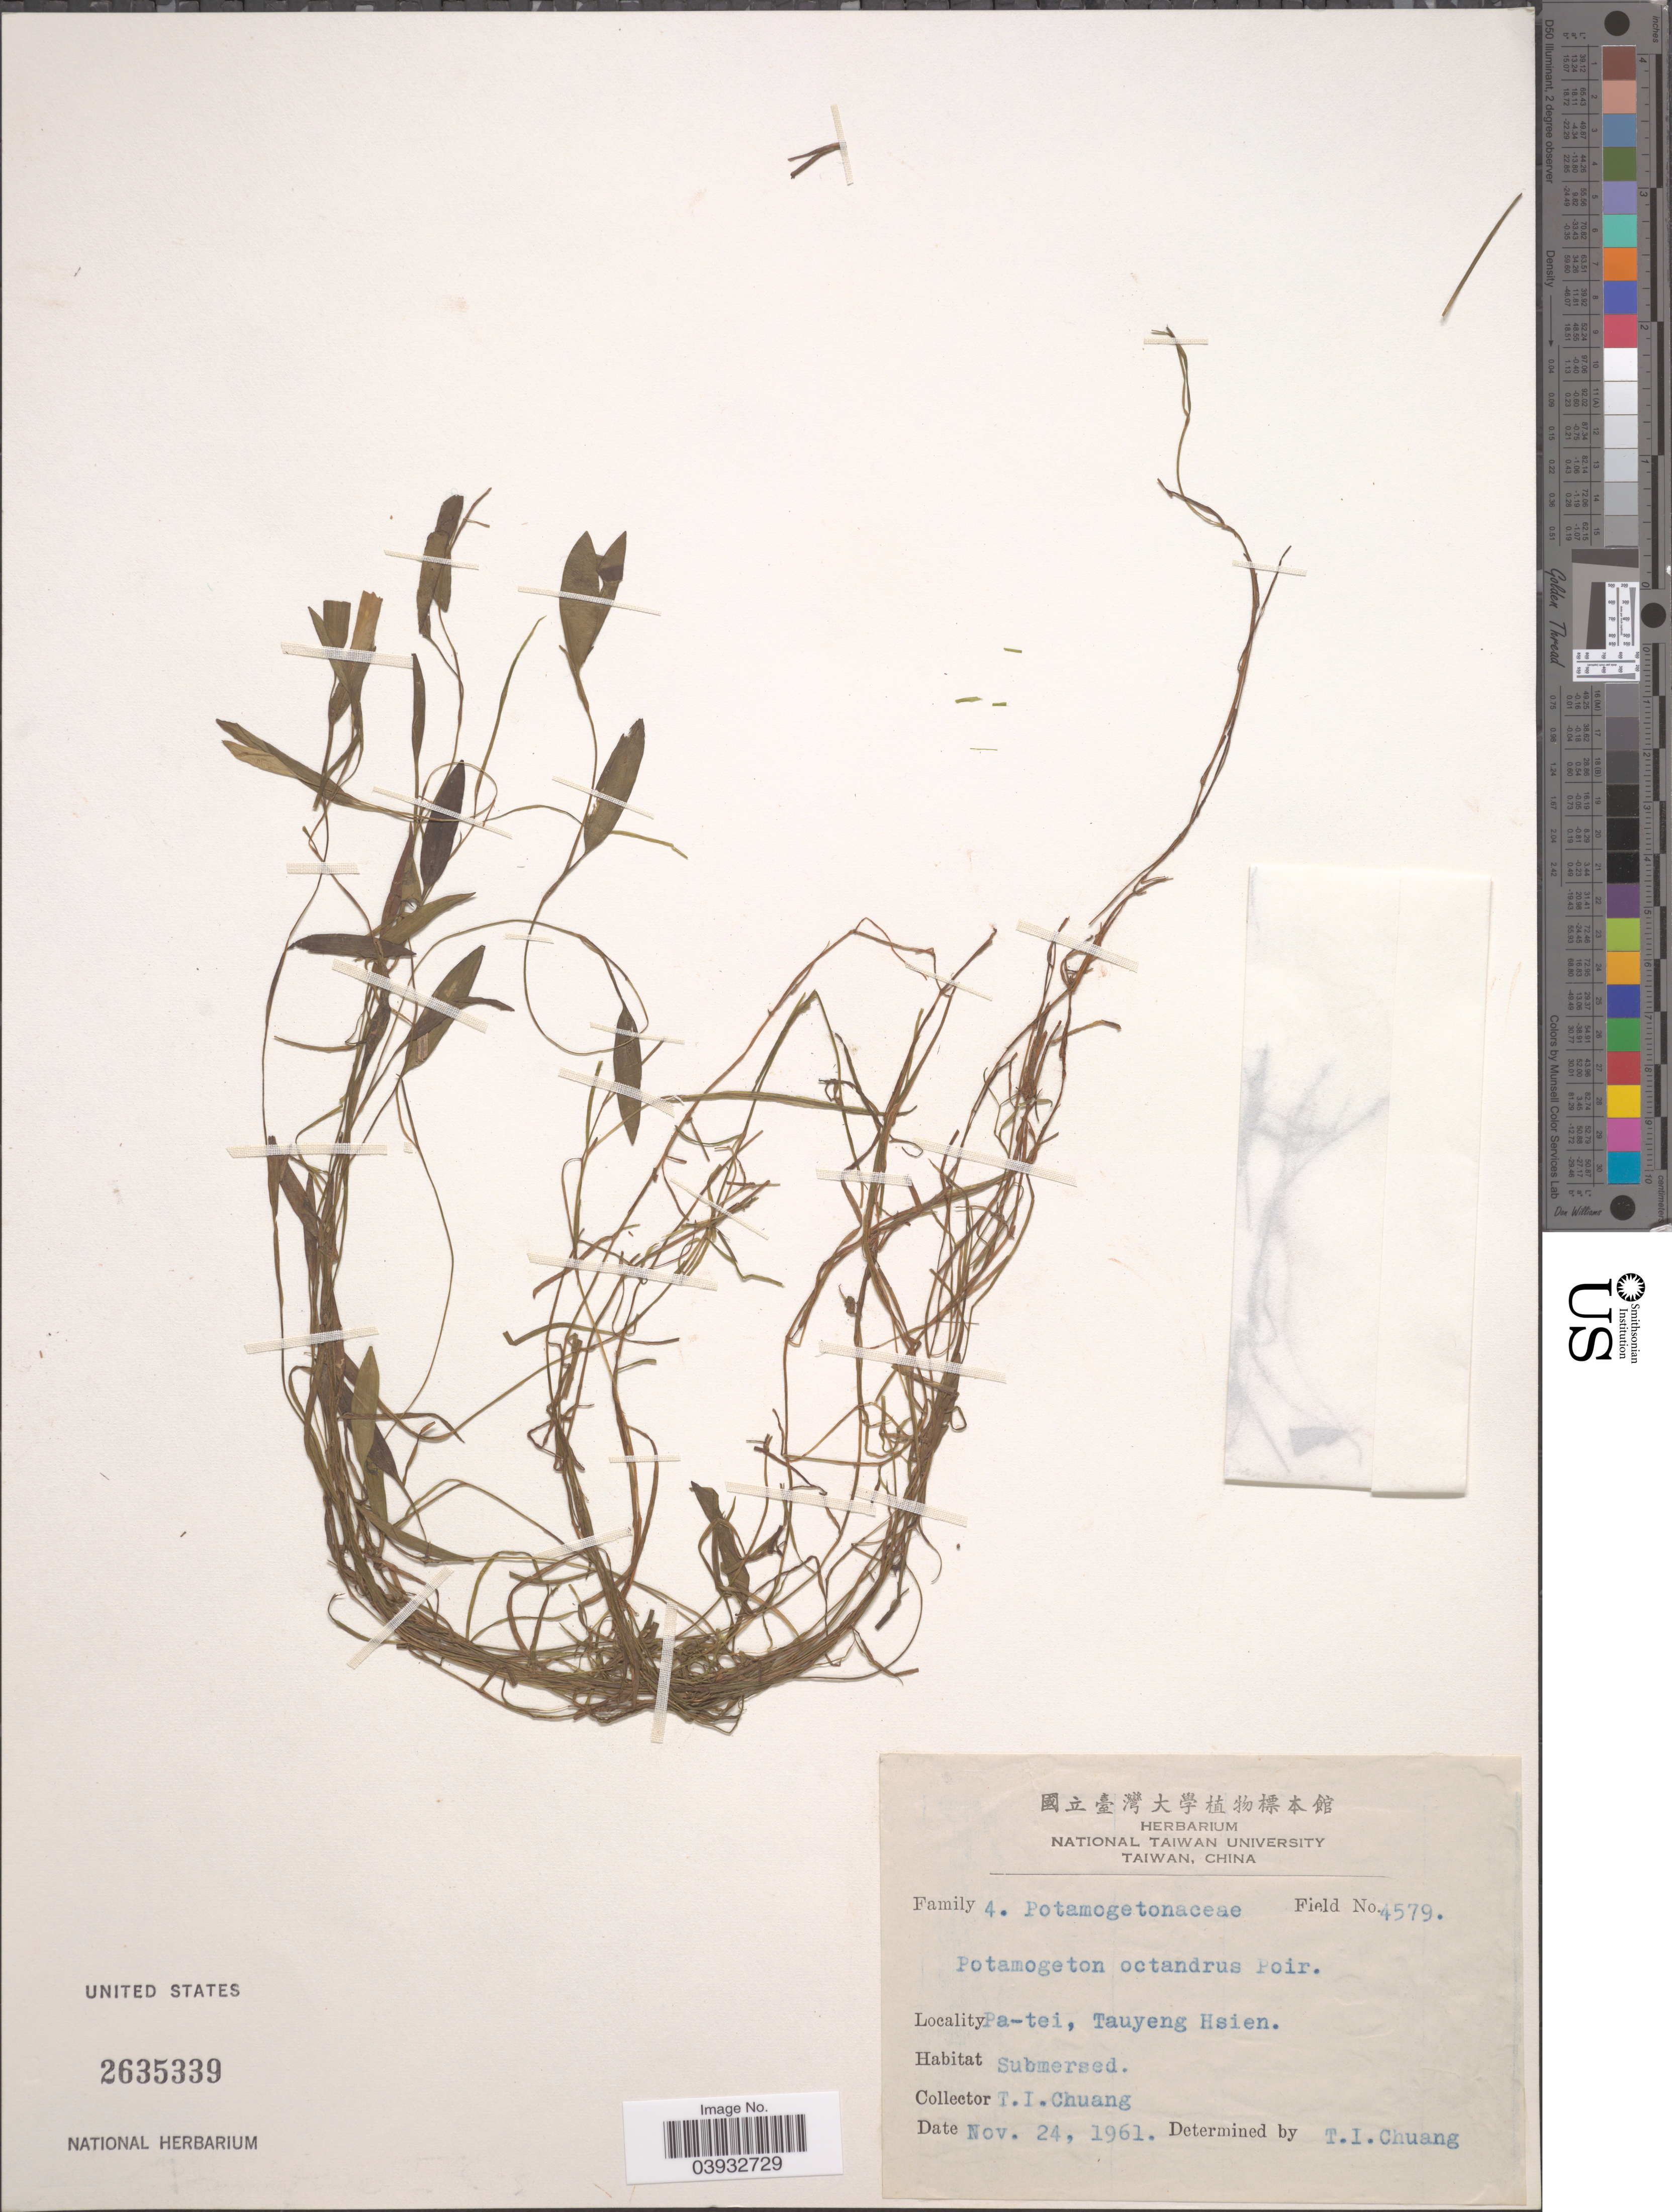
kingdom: Plantae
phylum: Tracheophyta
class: Liliopsida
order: Alismatales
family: Potamogetonaceae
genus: Potamogeton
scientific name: Potamogeton octandrus var. mizuhikimo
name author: (Makino) H. Hara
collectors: T. Chuang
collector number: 4579?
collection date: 1961-11-24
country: Taiwan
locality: Pa-tei, Tauyeng Hsien.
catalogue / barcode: US 2635339